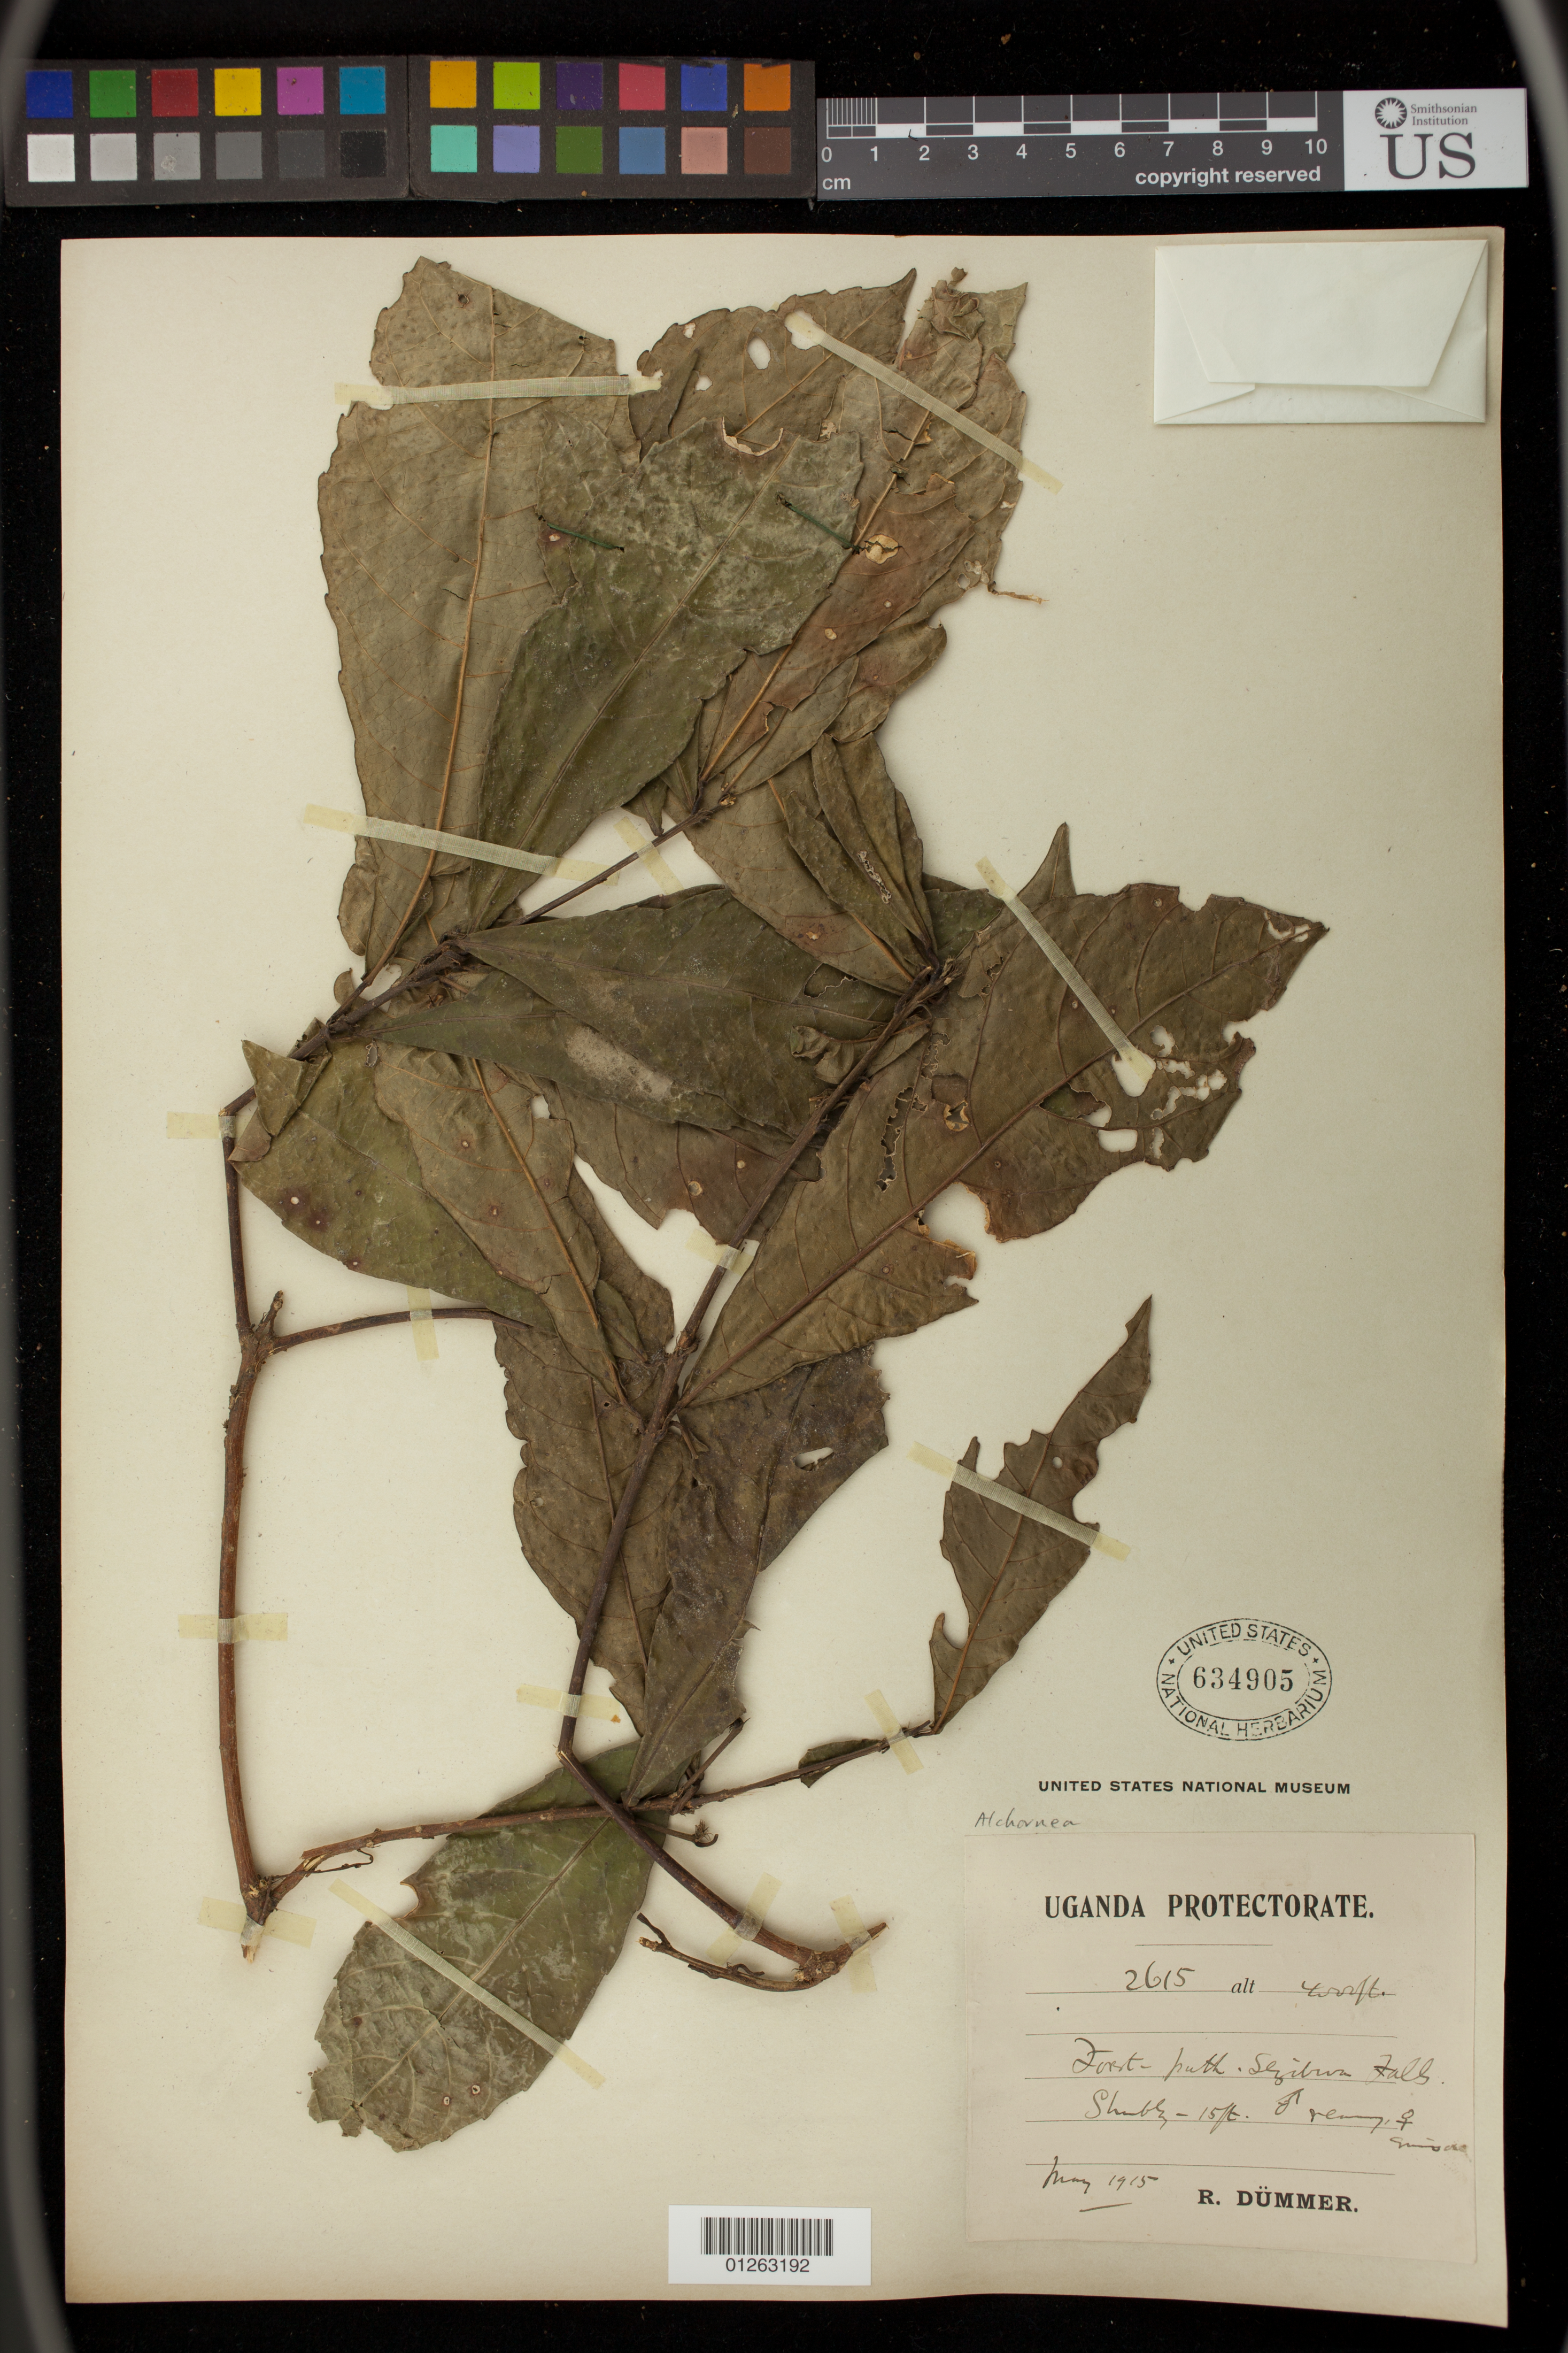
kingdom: Plantae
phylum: Tracheophyta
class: Magnoliopsida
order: Malpighiales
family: Euphorbiaceae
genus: Alchornea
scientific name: Alchornea trewioides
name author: (Benth.) Müll. Arg.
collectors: R. A. Dümmer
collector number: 2615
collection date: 1915-05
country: Uganda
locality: Sezibwa Falls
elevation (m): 1219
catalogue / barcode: US 634905